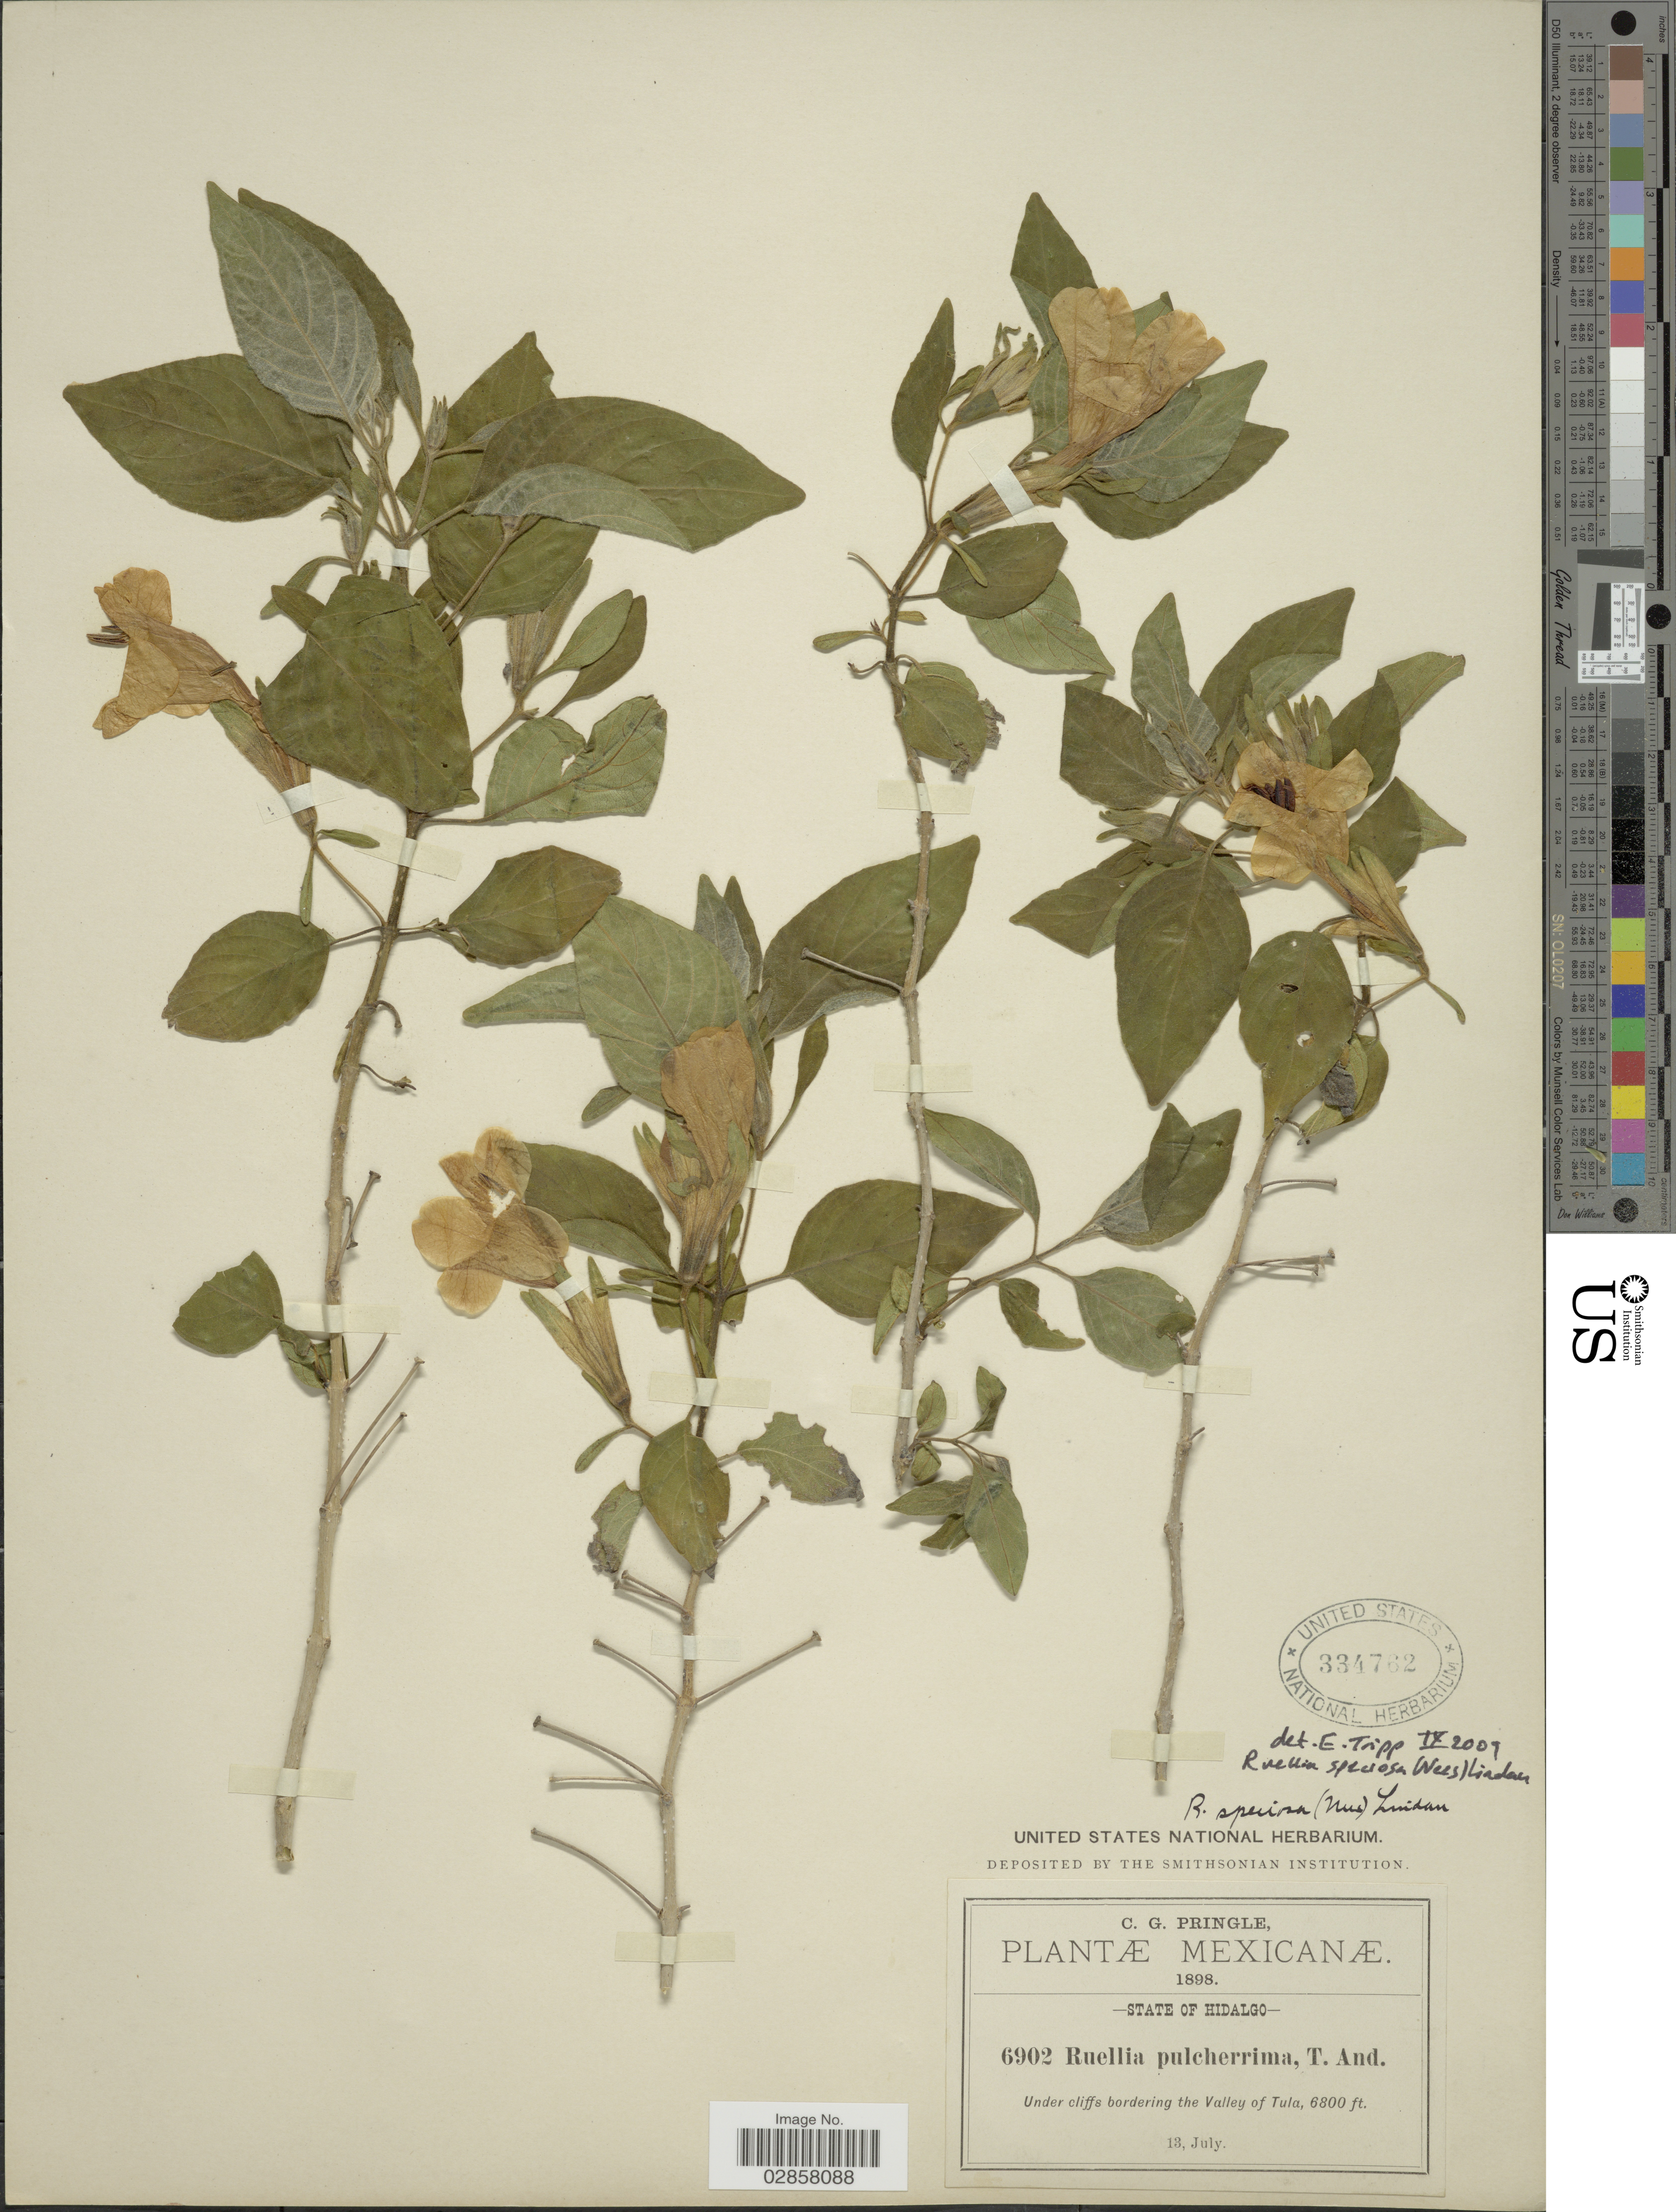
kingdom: Plantae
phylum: Tracheophyta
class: Magnoliopsida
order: Lamiales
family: Acanthaceae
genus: Ruellia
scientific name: Ruellia speciosa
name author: Mart. ex Nees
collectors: C. G. Pringle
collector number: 6902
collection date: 1898-07-13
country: Mexico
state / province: Hidalgo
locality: Under cliffs bordering the Valley of Tula.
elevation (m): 2073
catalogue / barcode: US 334762